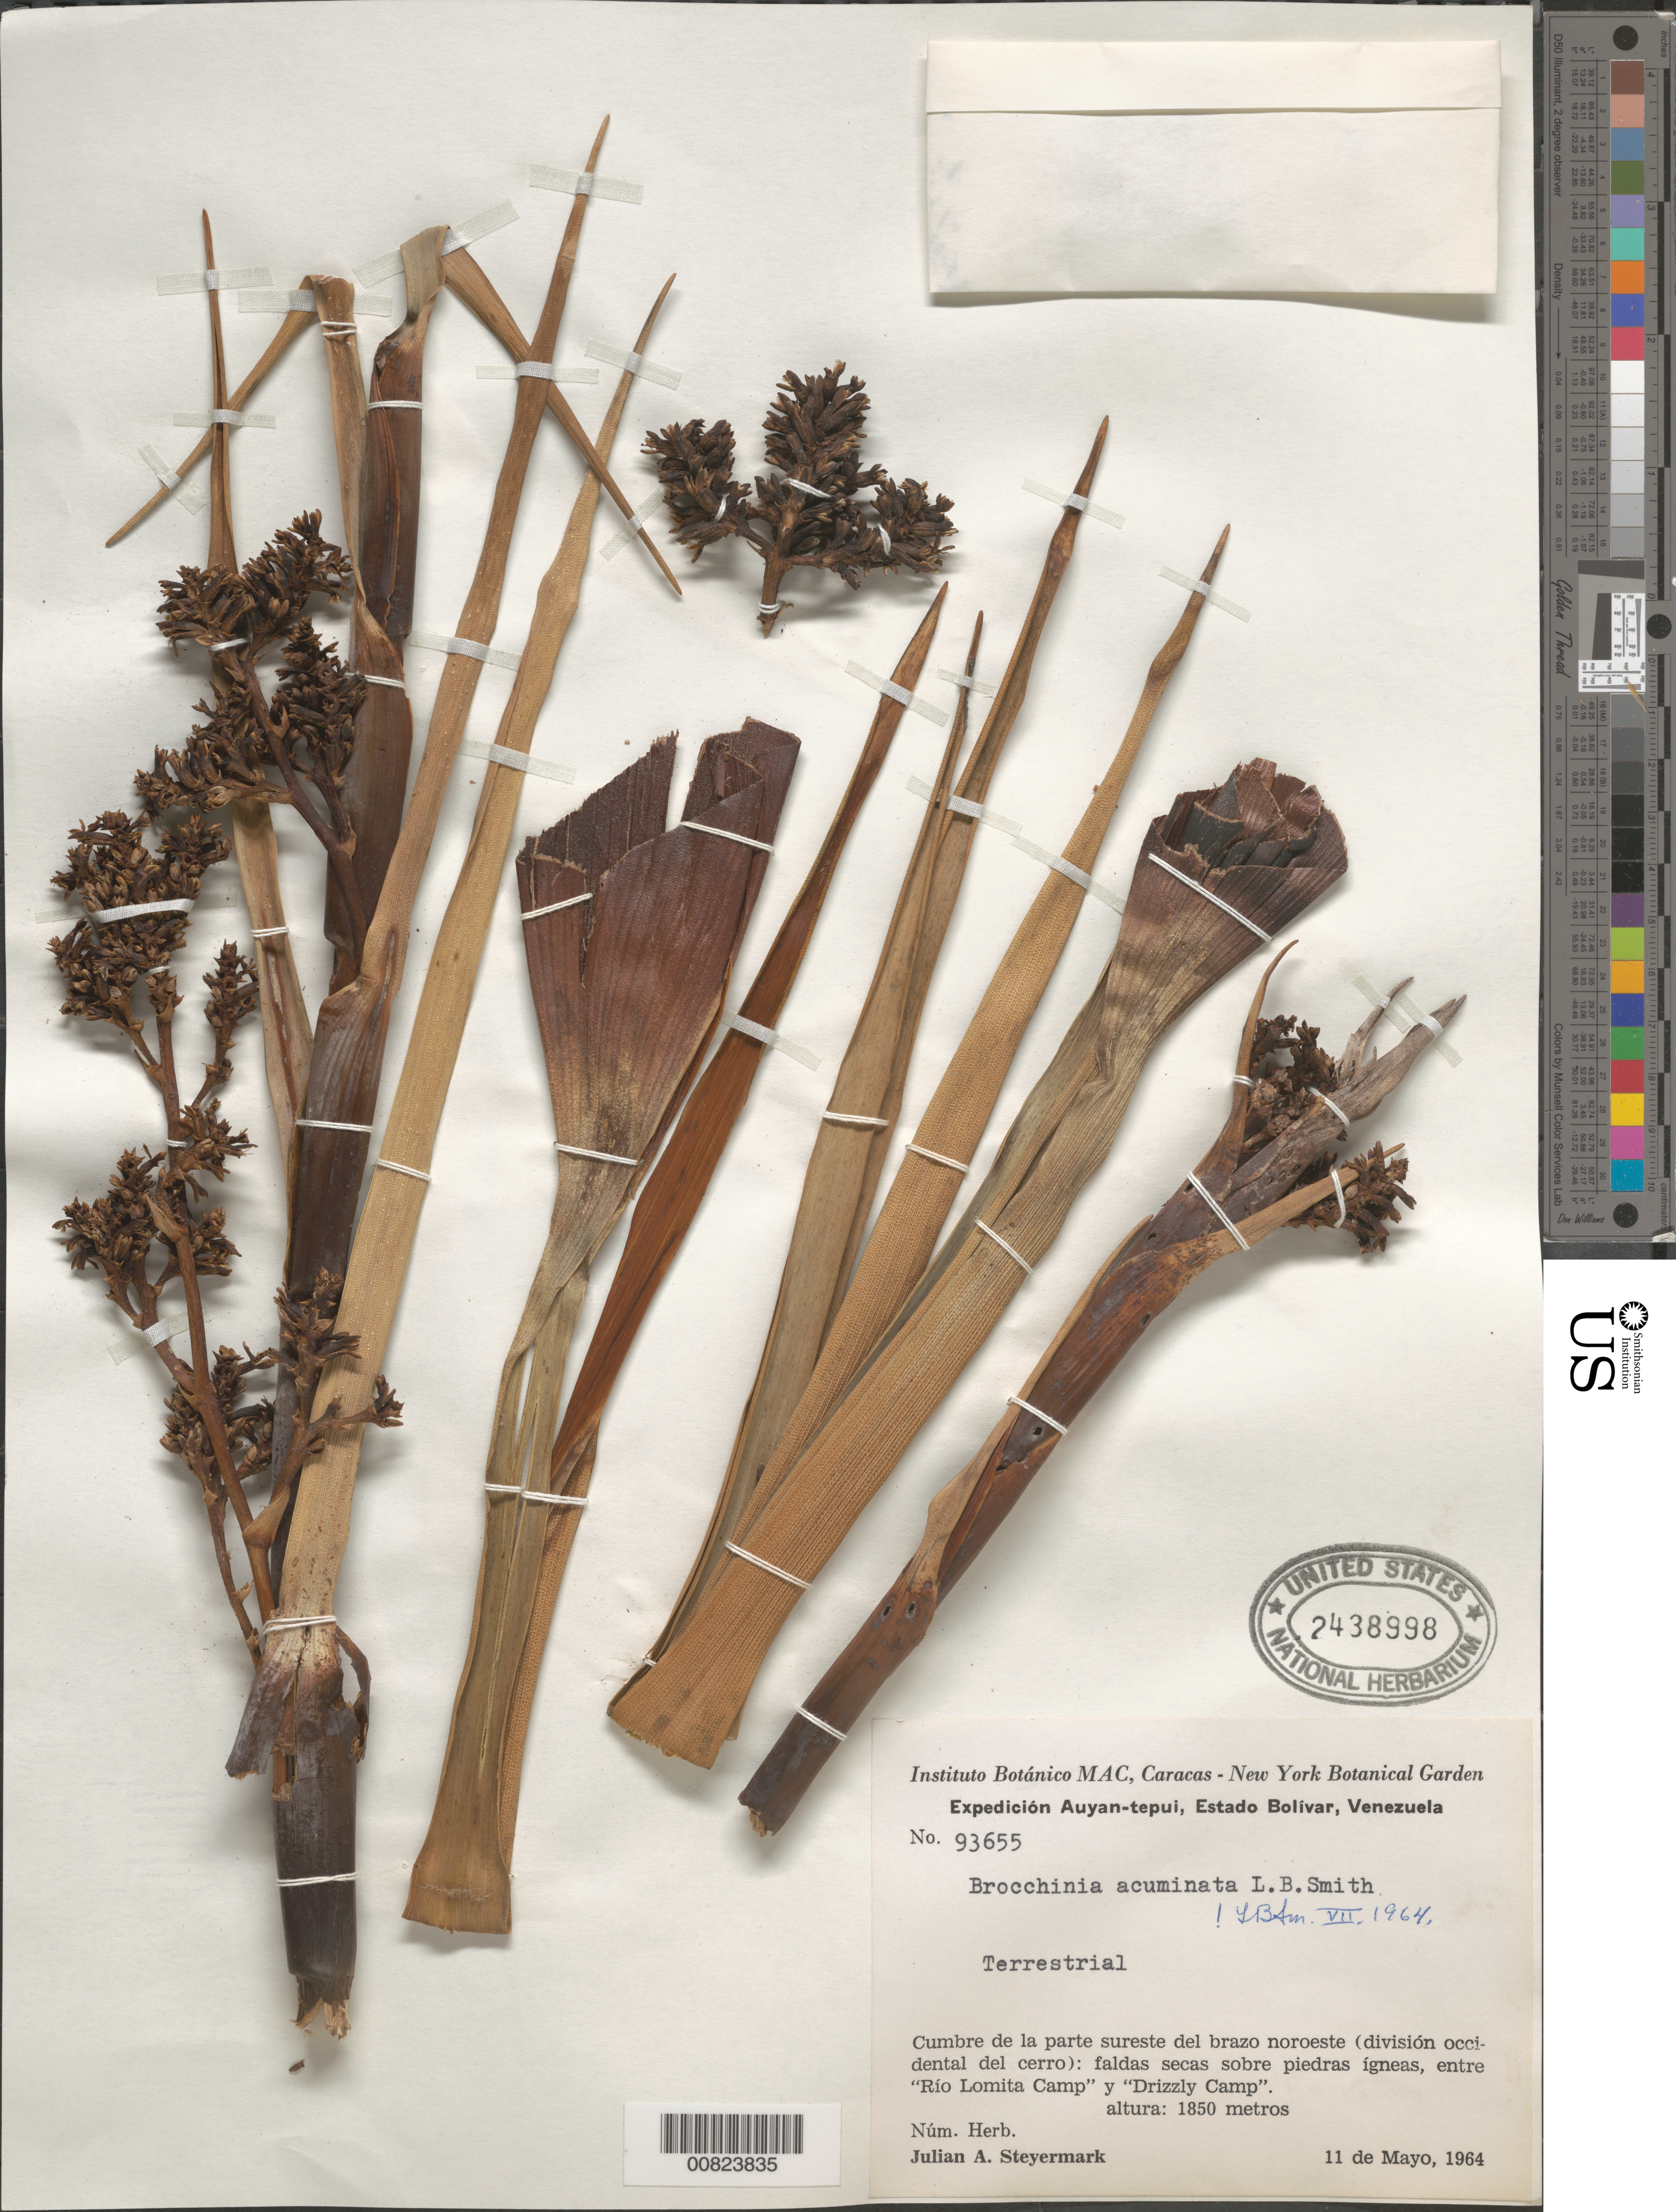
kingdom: Plantae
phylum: Tracheophyta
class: Liliopsida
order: Poales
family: Bromeliaceae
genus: Brocchinia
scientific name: Brocchinia acuminata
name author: L.B. Sm.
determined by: Smith, Lyman B., (US), NMNH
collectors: J. Steyermark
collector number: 93655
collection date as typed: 11-May-64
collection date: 1964-05-11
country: Venezuela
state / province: Bolívar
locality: Auyan-tepuí; cumbre de la parte sureste del brazo noroeste (división occidental del cerro); entre "Río Lomita Camp" y "Drizzly Camp".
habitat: Faldas secas sobre piedras igneas.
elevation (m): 1850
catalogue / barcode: US 2438998